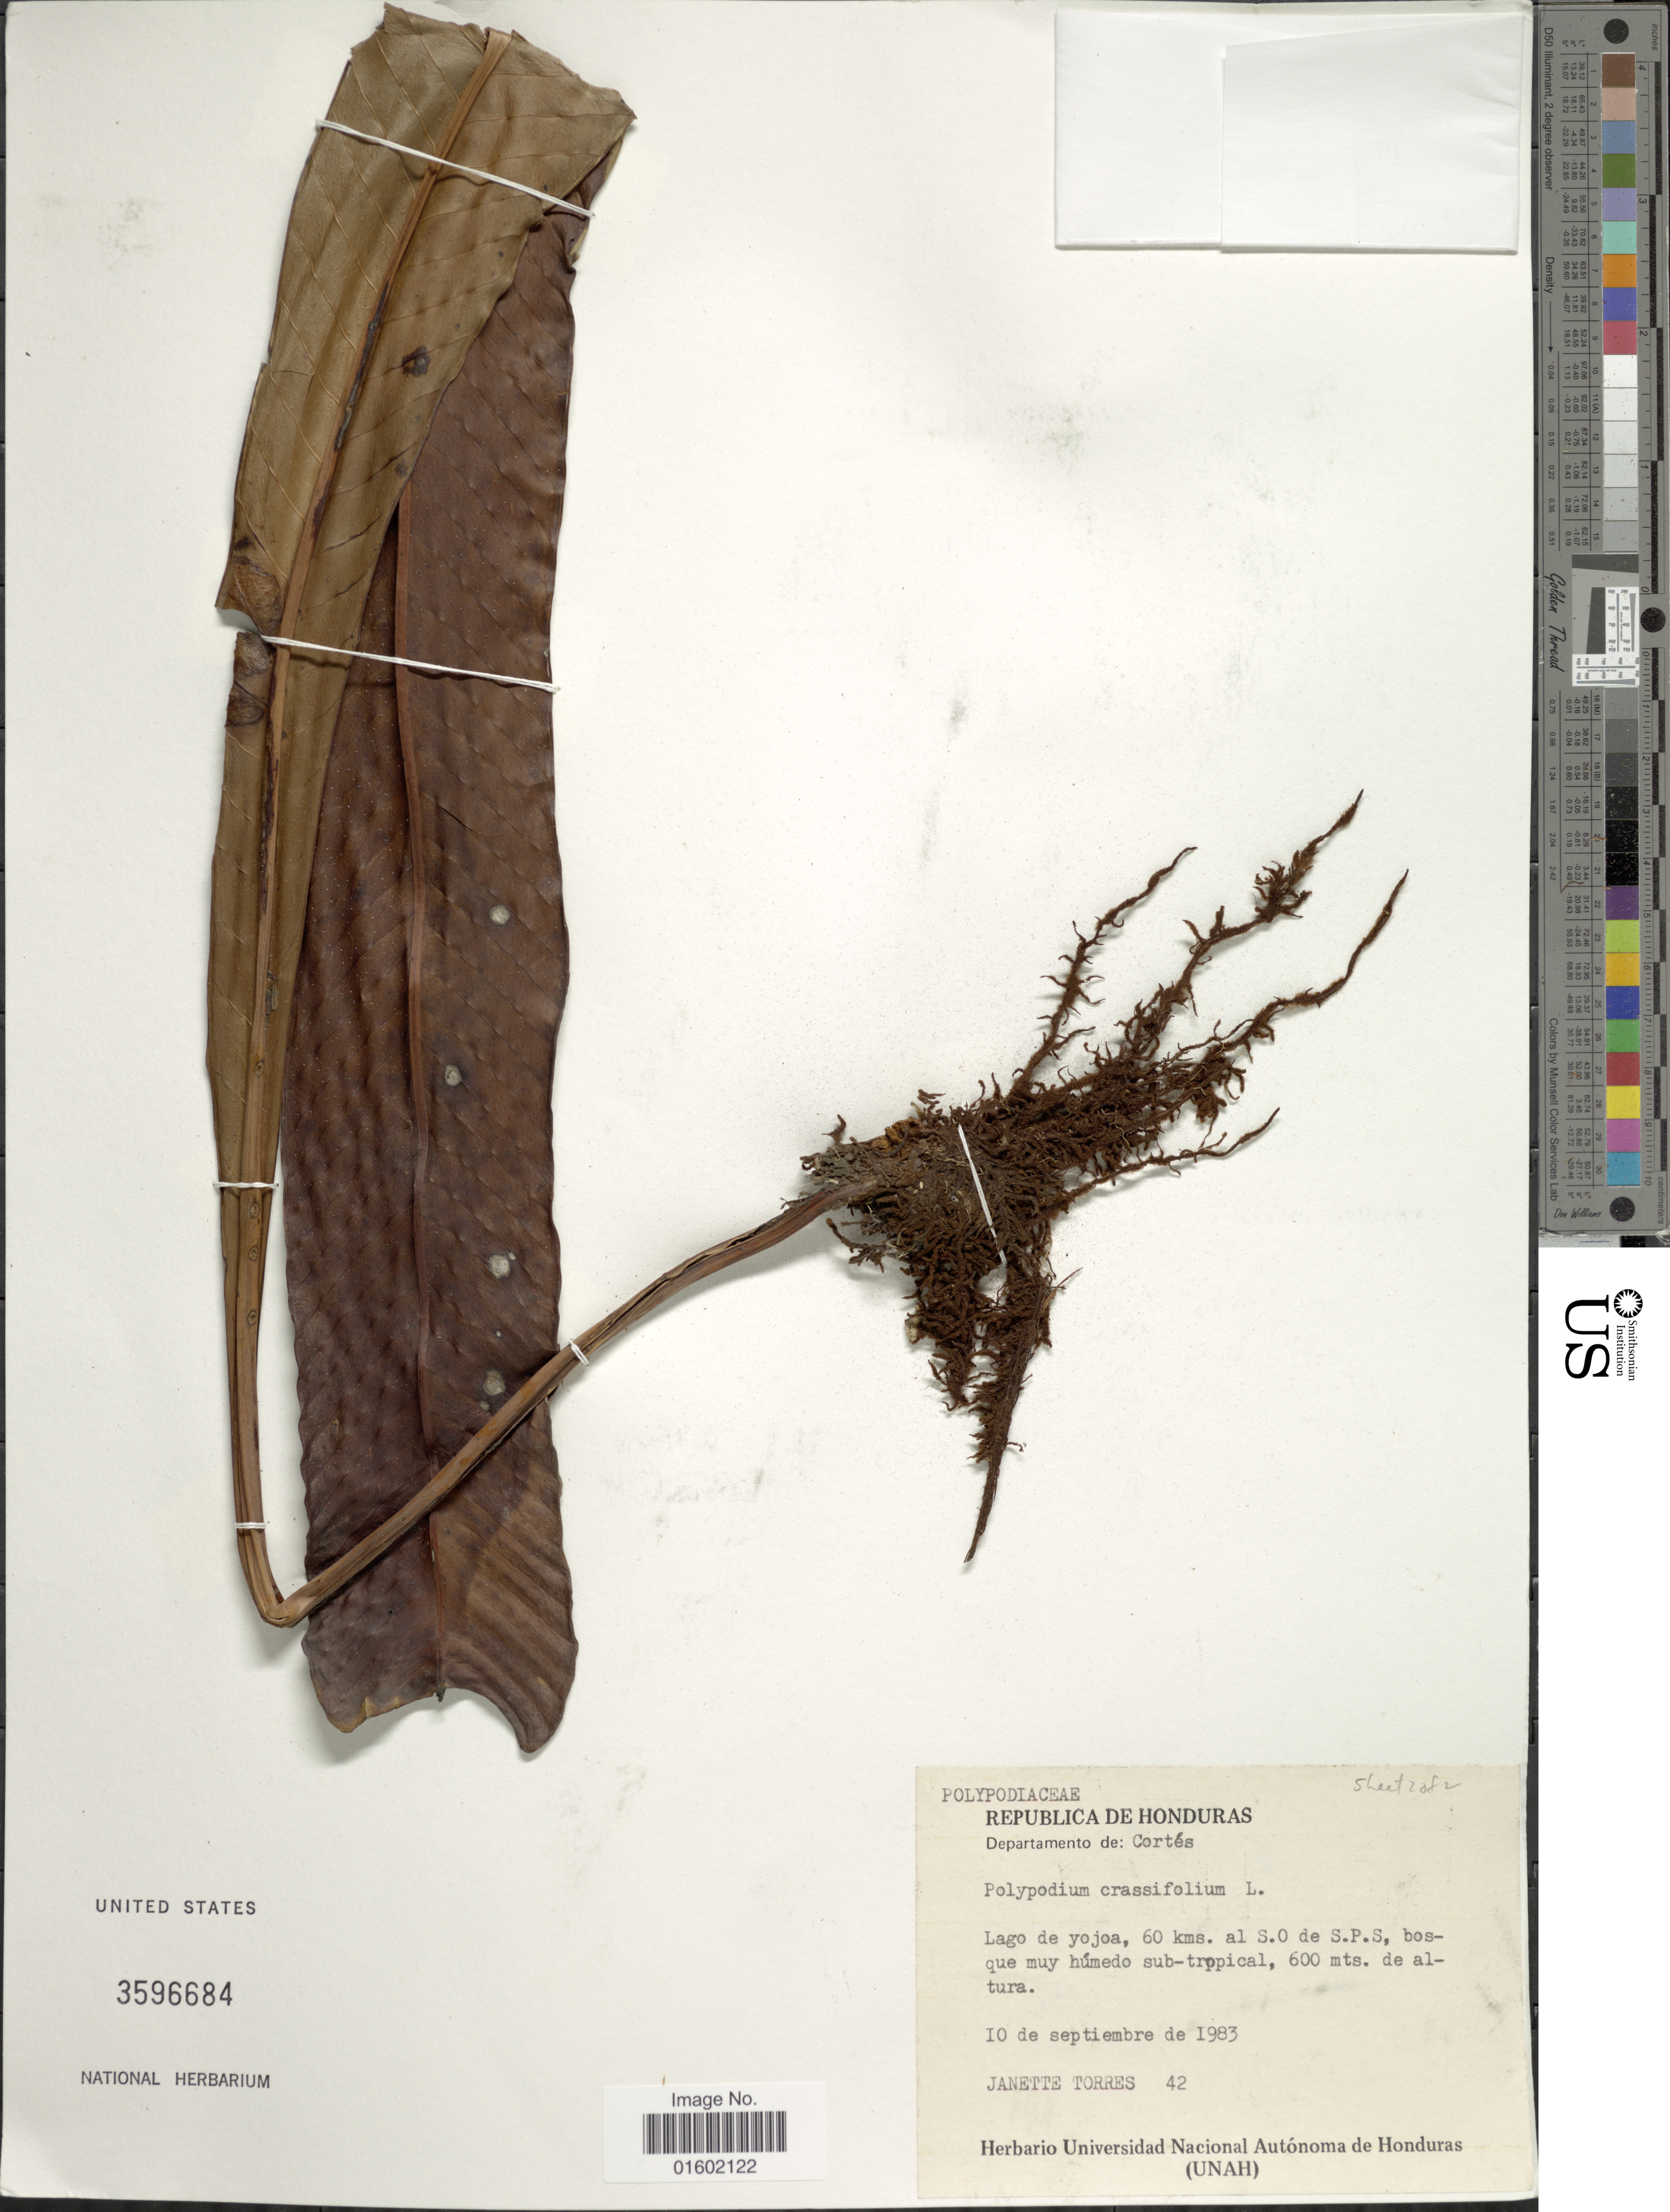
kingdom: Plantae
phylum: Tracheophyta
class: Polypodiopsida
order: Polypodiales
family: Polypodiaceae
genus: Niphidium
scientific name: Niphidium crassifolium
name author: (L.) Lellinger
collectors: J. Torres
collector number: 42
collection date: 1983-09-10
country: Honduras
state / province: Cortés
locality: Lago de yojoa, 660 kms. al S.O de S. P.S., bosque muy humdo sub-tropical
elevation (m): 600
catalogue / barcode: US 3596684